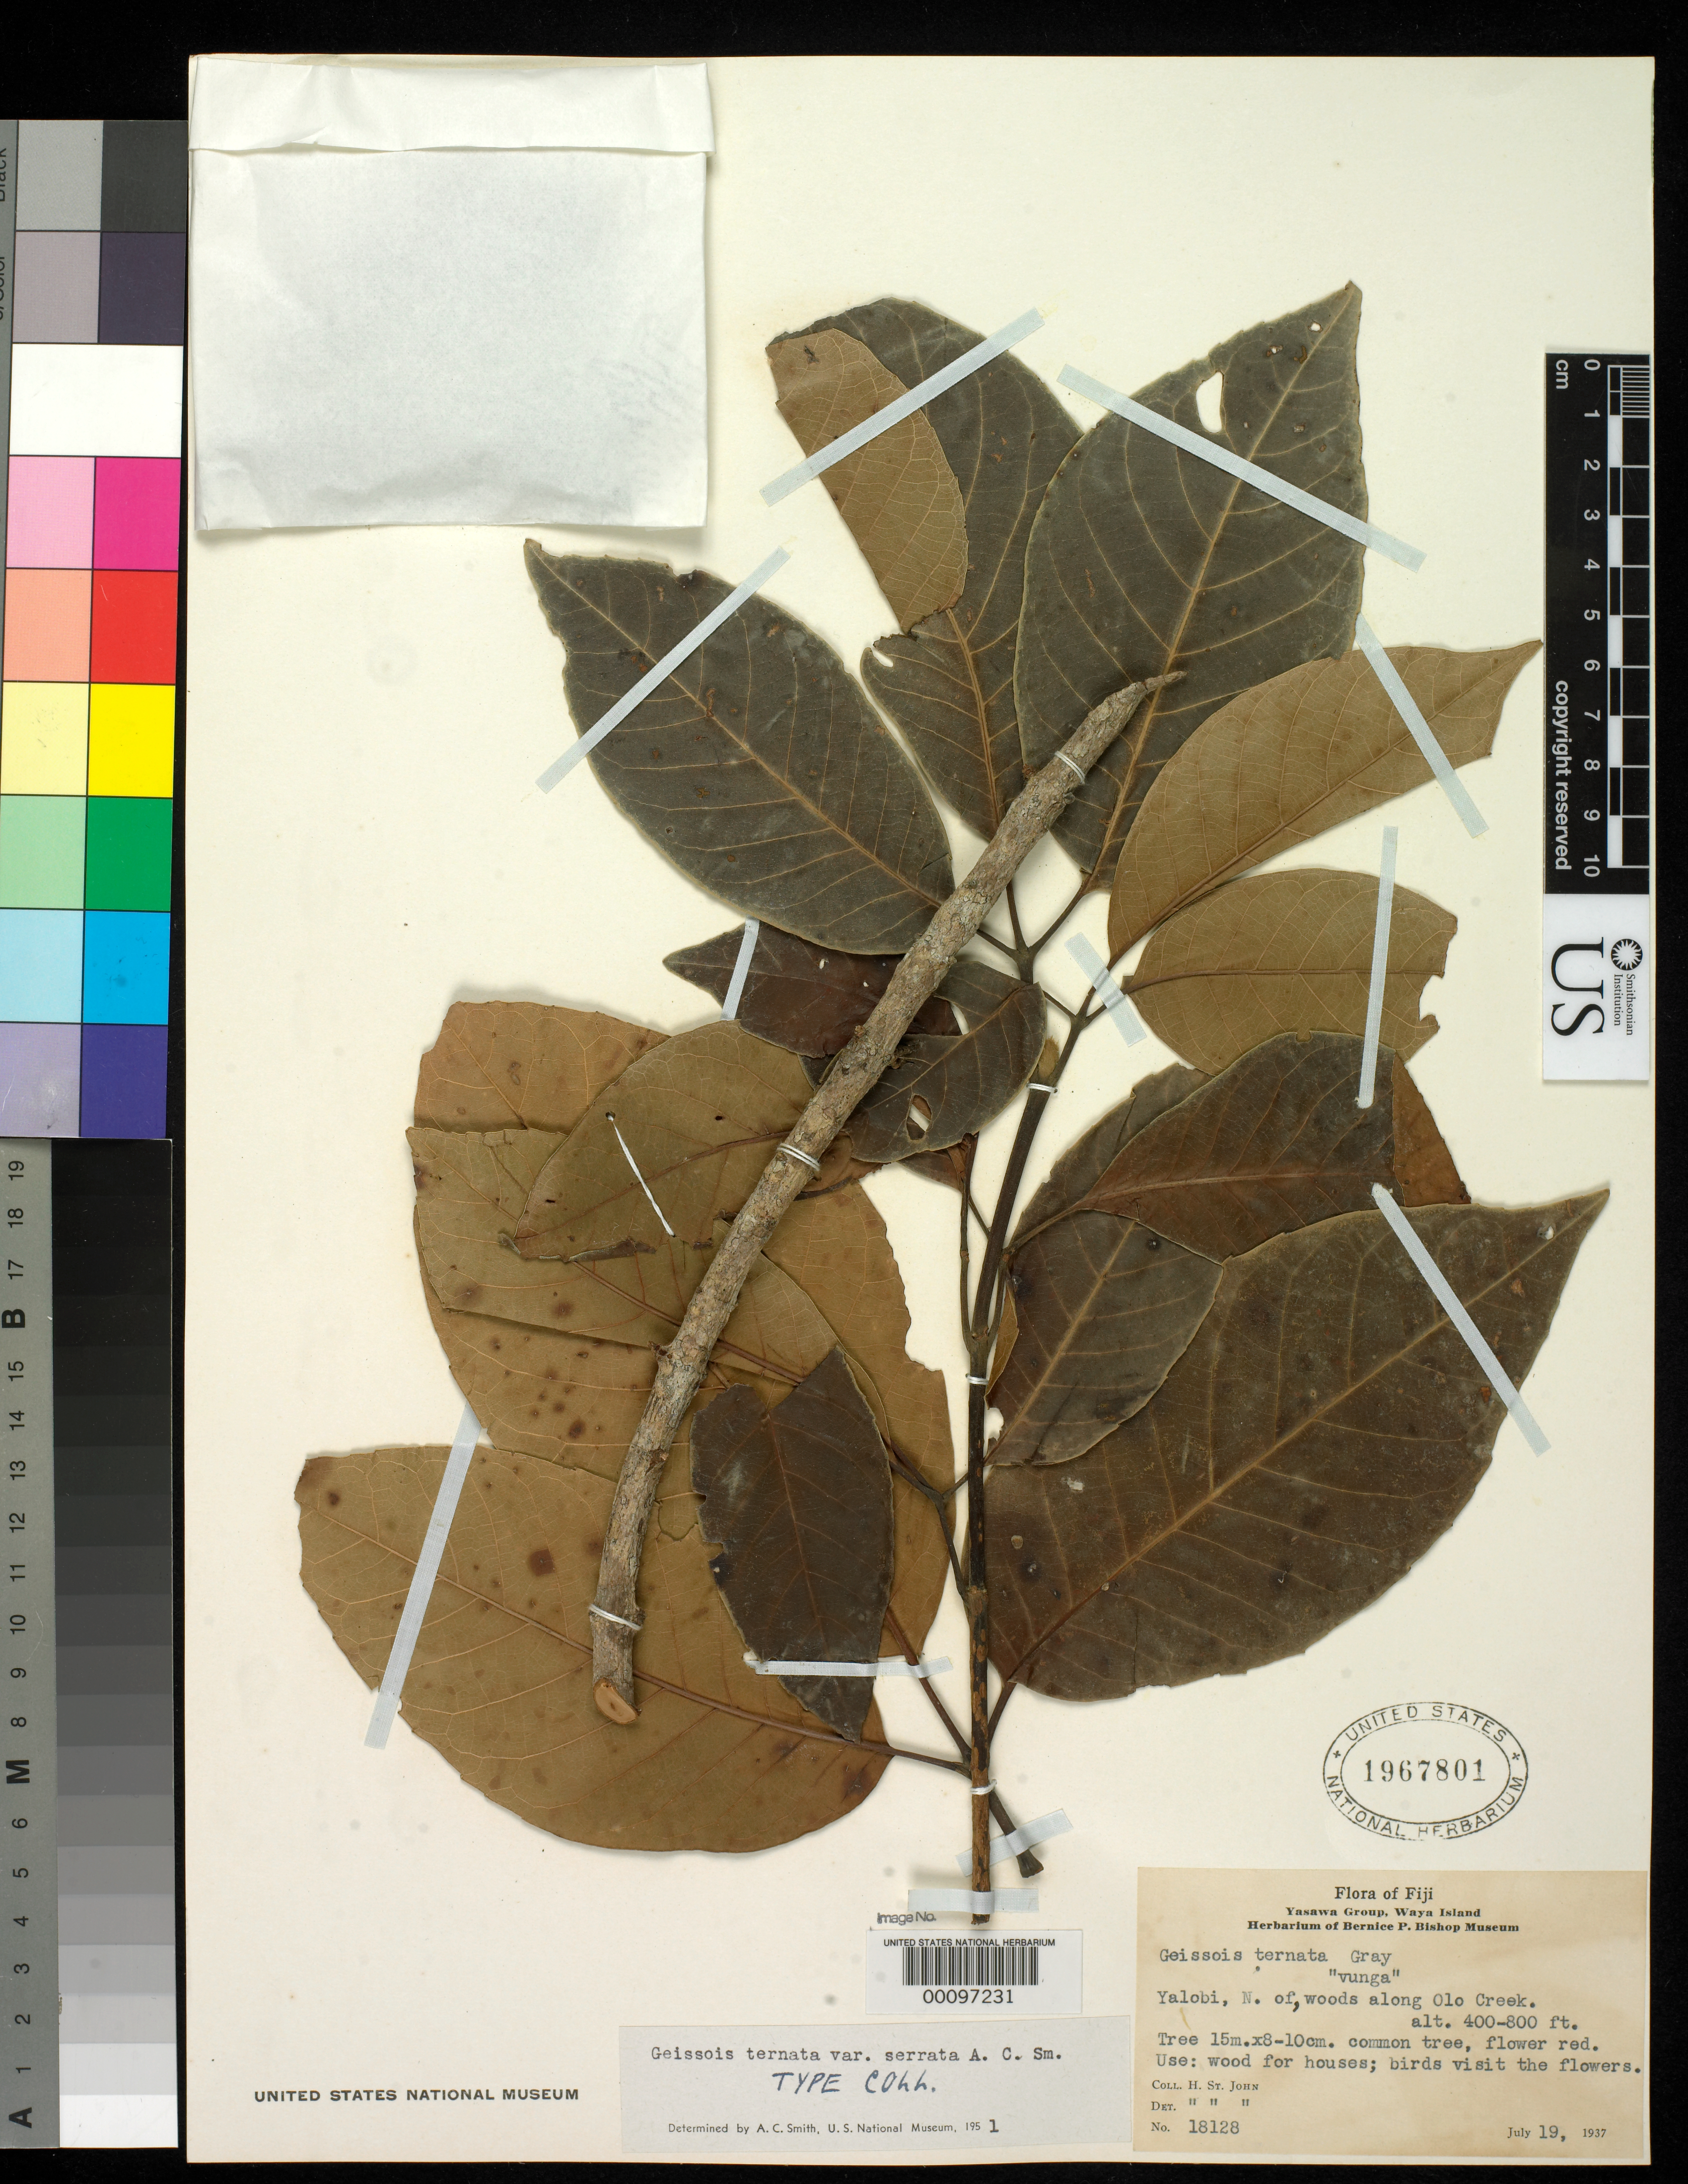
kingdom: Plantae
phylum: Tracheophyta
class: Magnoliopsida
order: Oxalidales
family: Cunoniaceae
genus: Geissois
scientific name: Geissois ternata var. serrata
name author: A.C. Sm.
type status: Isotype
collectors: H. St. John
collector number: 18128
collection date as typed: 19 Jul 1937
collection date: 1937-07-19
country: Fiji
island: Waya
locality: North of Yalombi, Olo Creek. [Yasawa Group]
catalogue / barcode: US 1967801